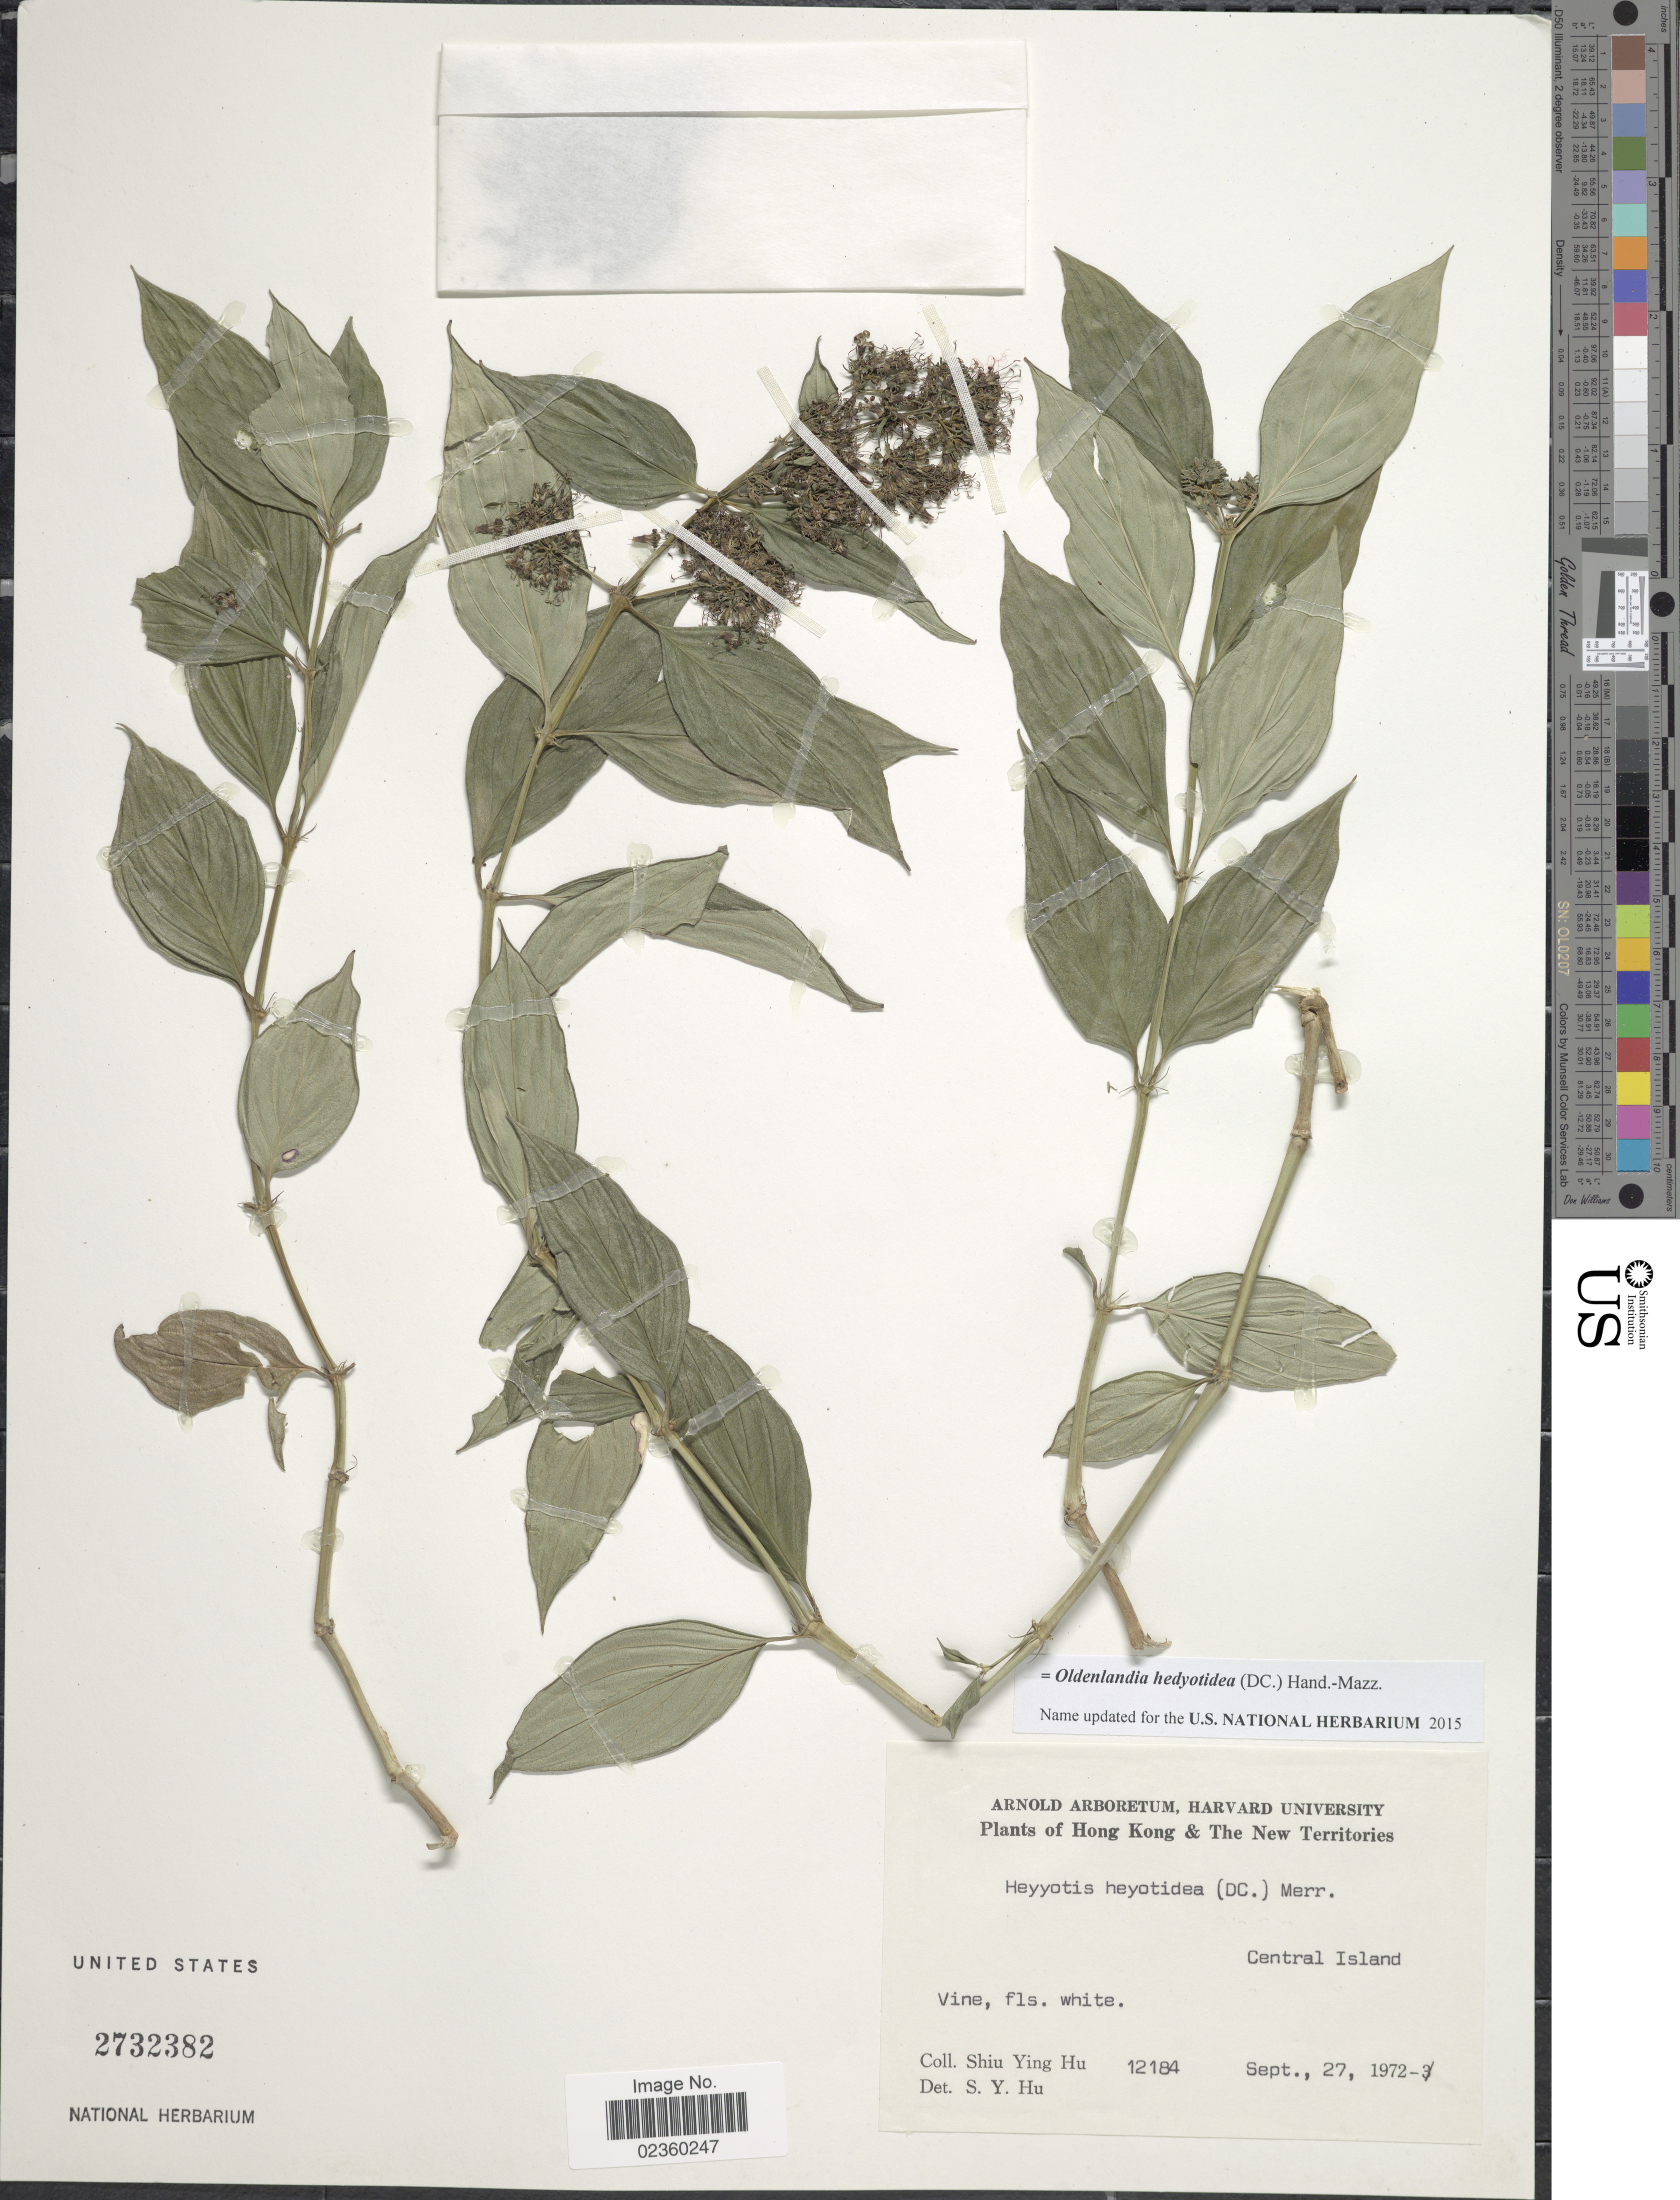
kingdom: Plantae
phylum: Tracheophyta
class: Magnoliopsida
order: Gentianales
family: Rubiaceae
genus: Dimetia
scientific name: Dimetia hedyotidea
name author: (DC.) T.C. Hsu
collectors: S. Y. Hu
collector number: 12184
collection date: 1972-09-27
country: China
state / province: Hong Kong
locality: The New Territories, Central Island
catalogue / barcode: US 2732382